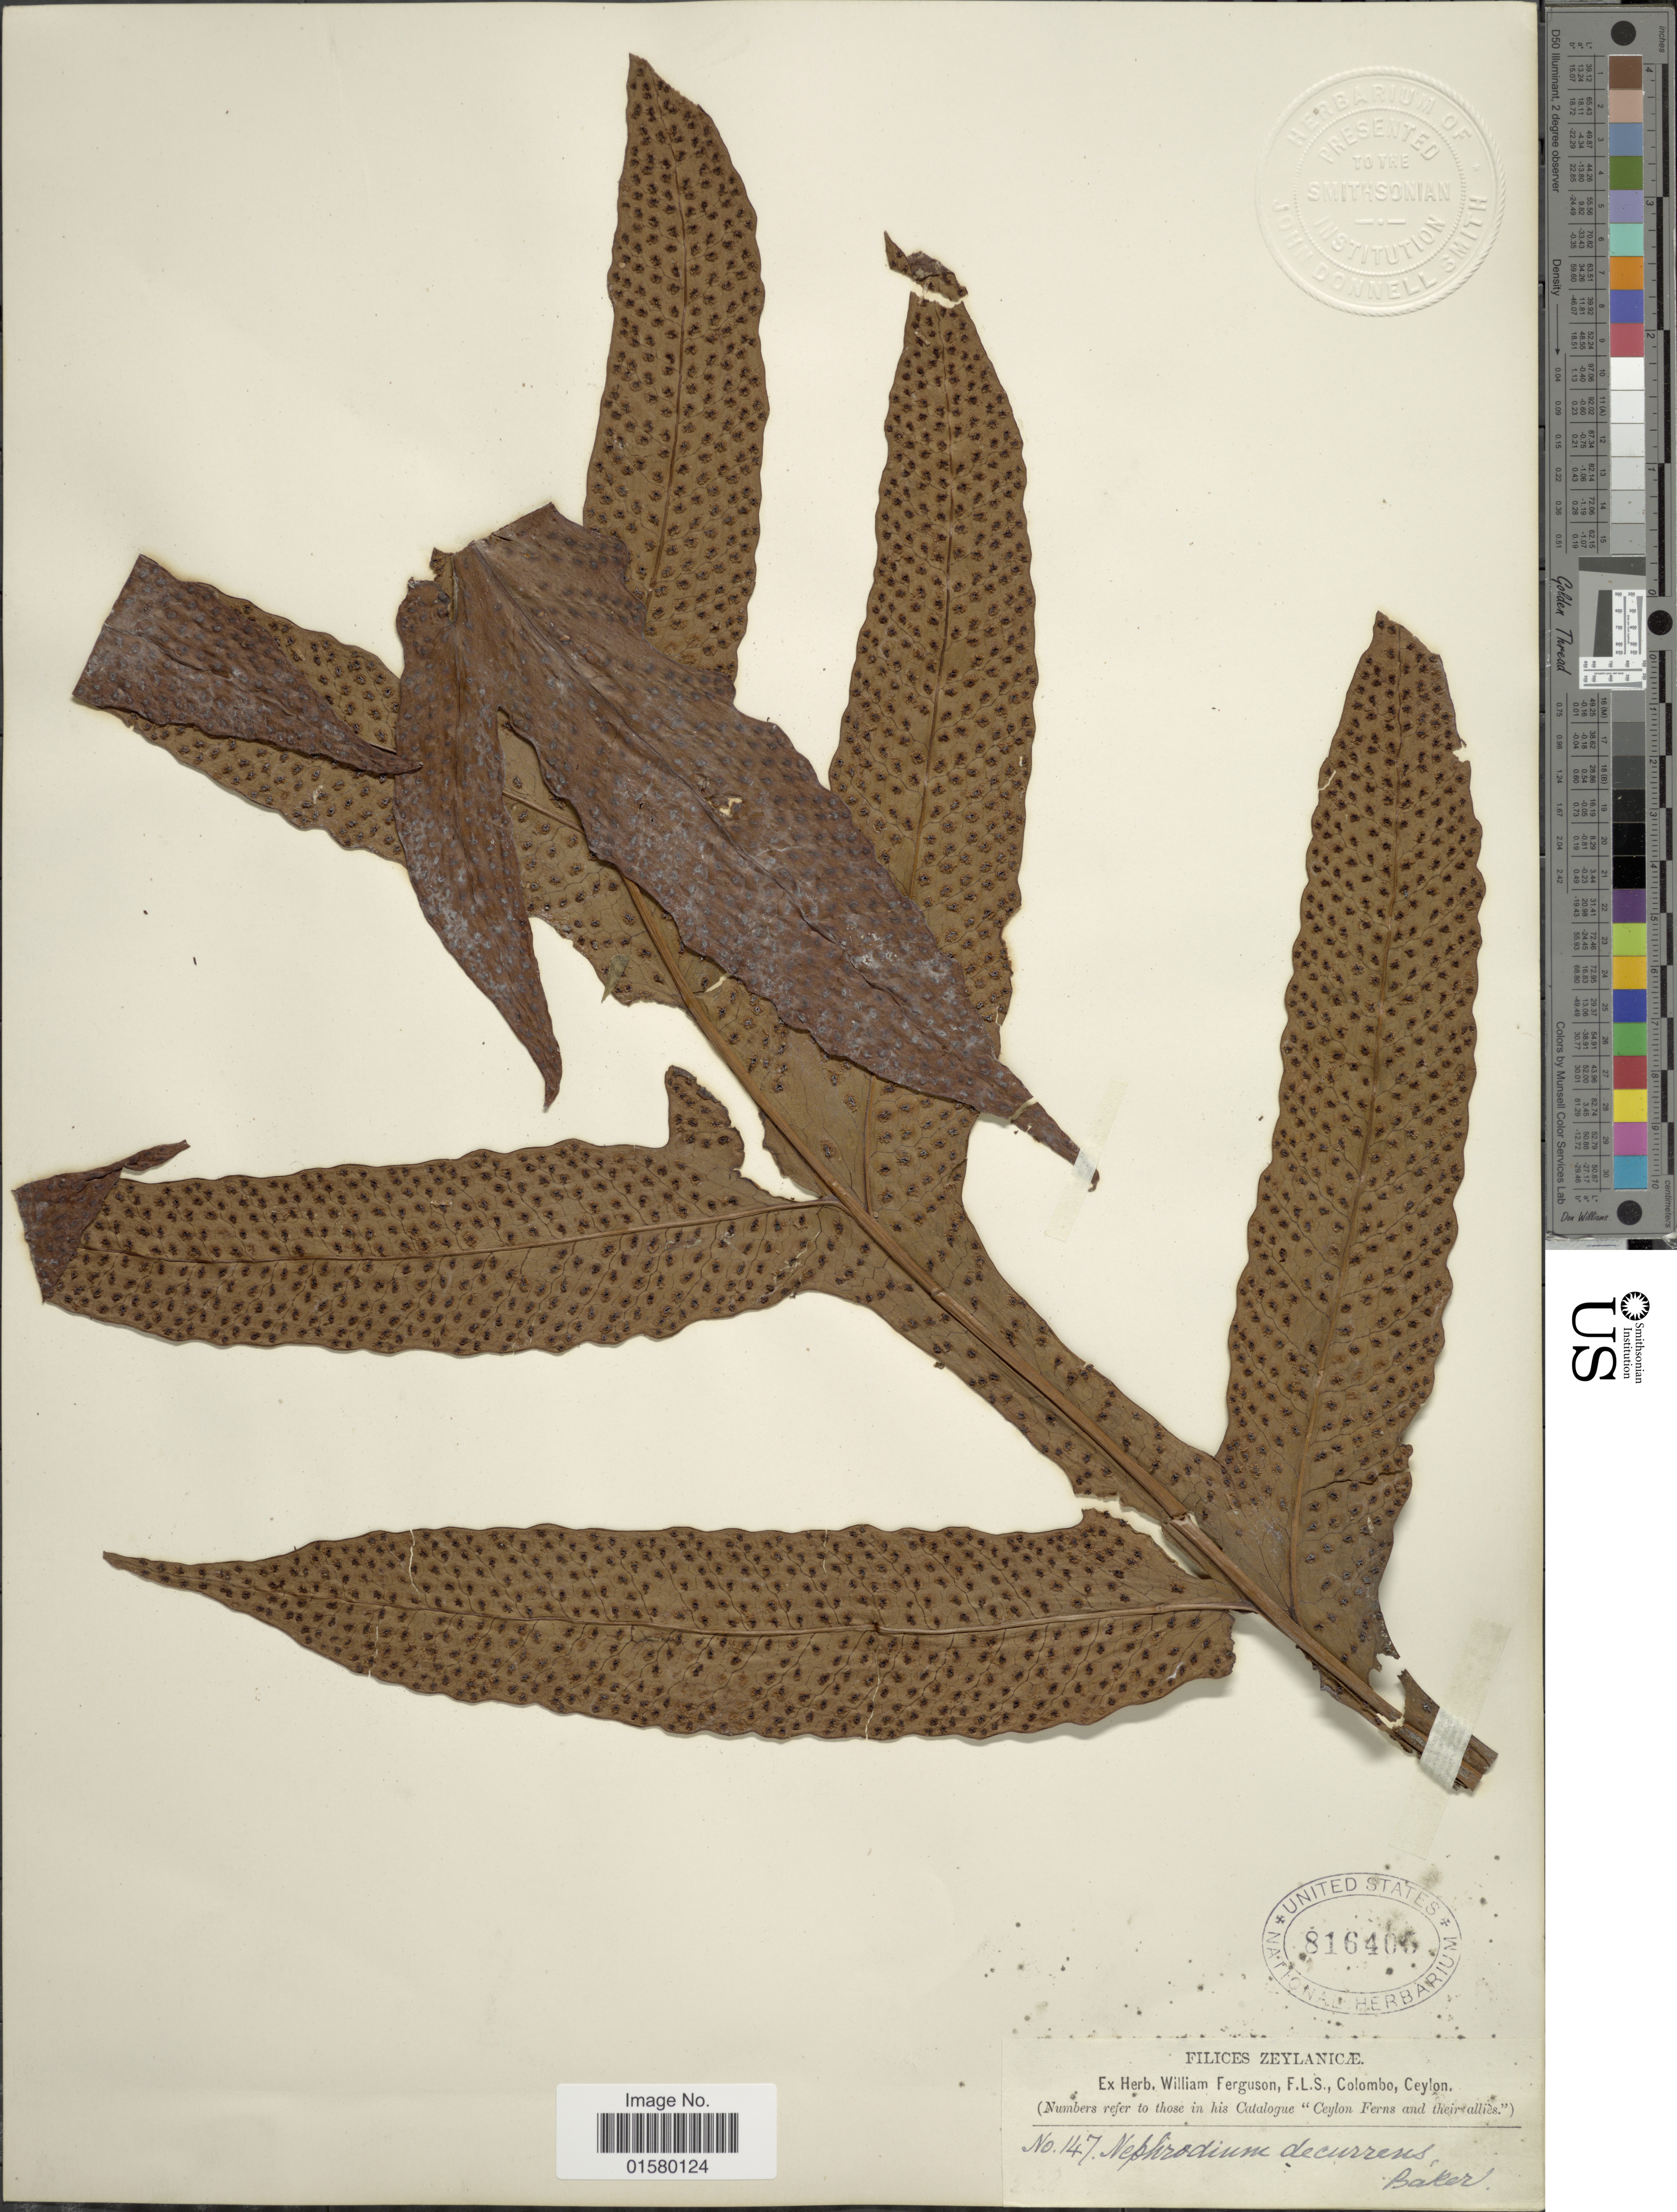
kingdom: Plantae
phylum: Tracheophyta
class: Polypodiopsida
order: Polypodiales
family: Tectariaceae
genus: Tectaria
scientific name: Tectaria decurrens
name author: (Presel.) Copel. in Elmer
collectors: ex herb. W. Ferguson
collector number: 147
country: Sri Lanka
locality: Zeylanicae, Colombo, Ceylon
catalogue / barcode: US 816405